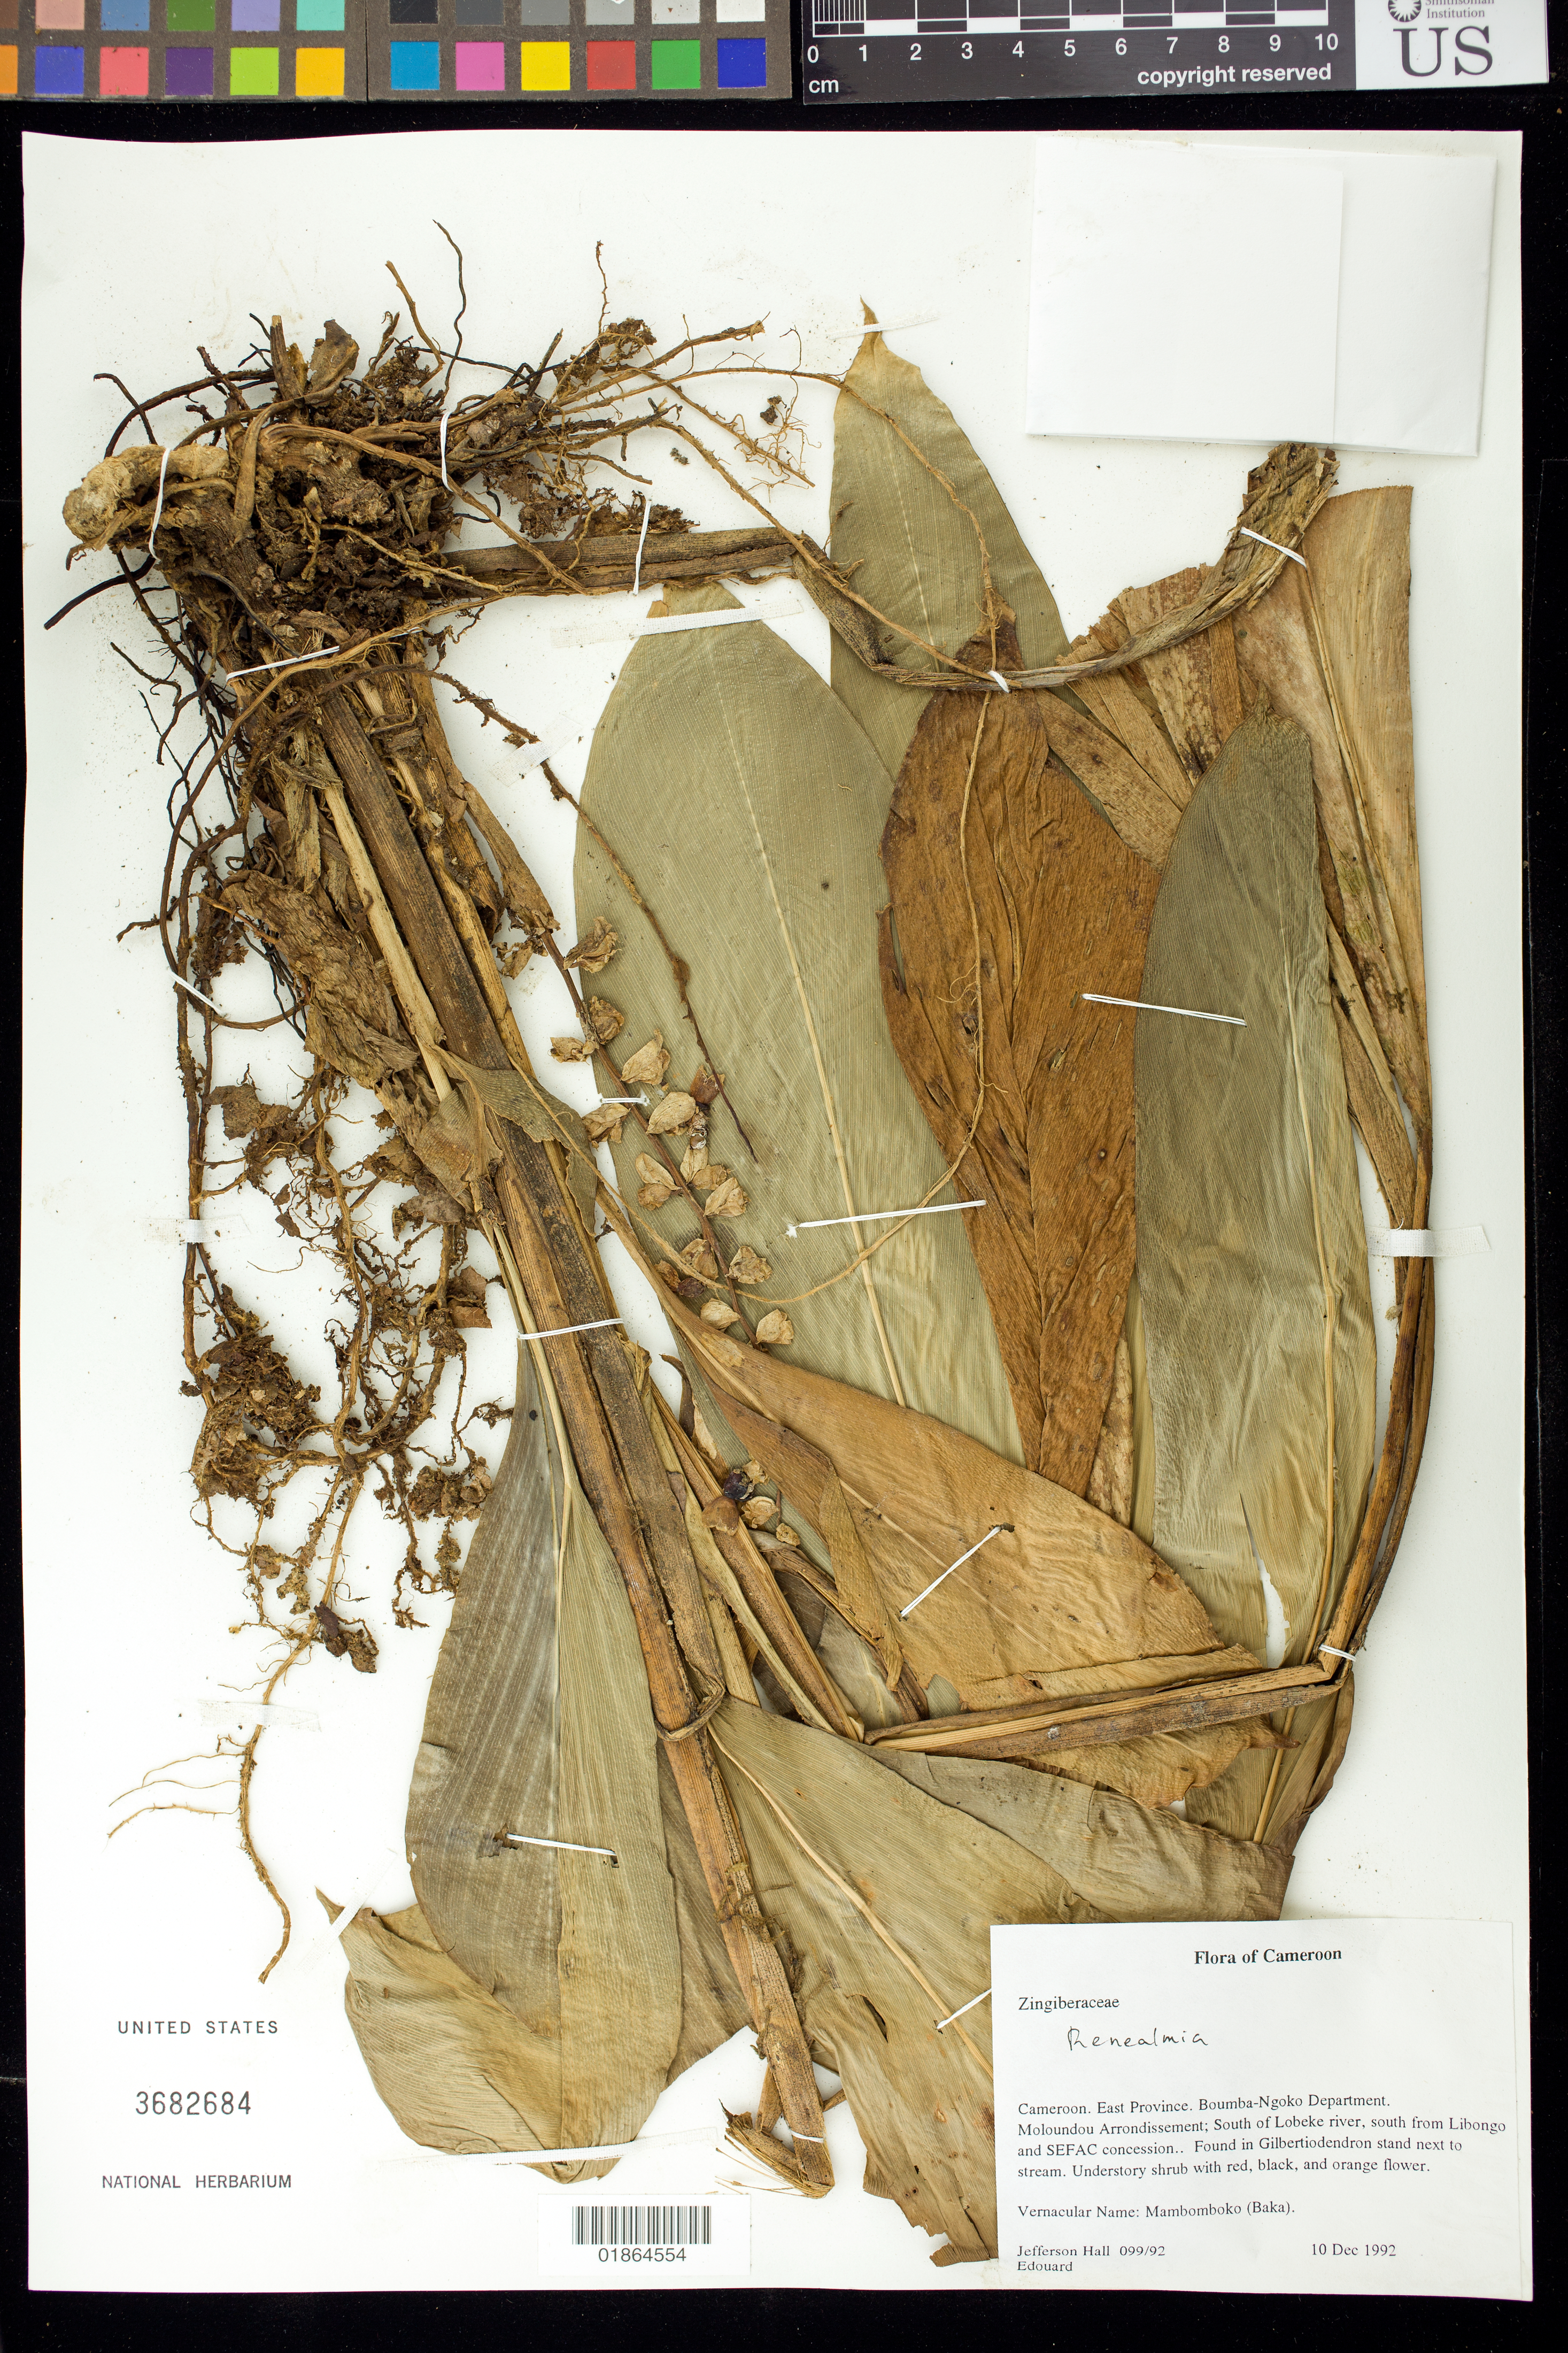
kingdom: Plantae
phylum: Tracheophyta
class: Liliopsida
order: Zingiberales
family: Zingiberaceae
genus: Renealmia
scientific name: Renealmia sp.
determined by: Maas, P. J.; Maas van de Kamer, H.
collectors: J. Hall & -. Edouard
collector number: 099/92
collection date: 1992-12-10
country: Cameroon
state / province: Est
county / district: Boumba-ngoko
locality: Moloundou Arrondissement; South of Lobeke river, south from Libongo and SEFAC concession.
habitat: Found in Gilbertiodendron stand next to stream.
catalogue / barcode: US 3682684